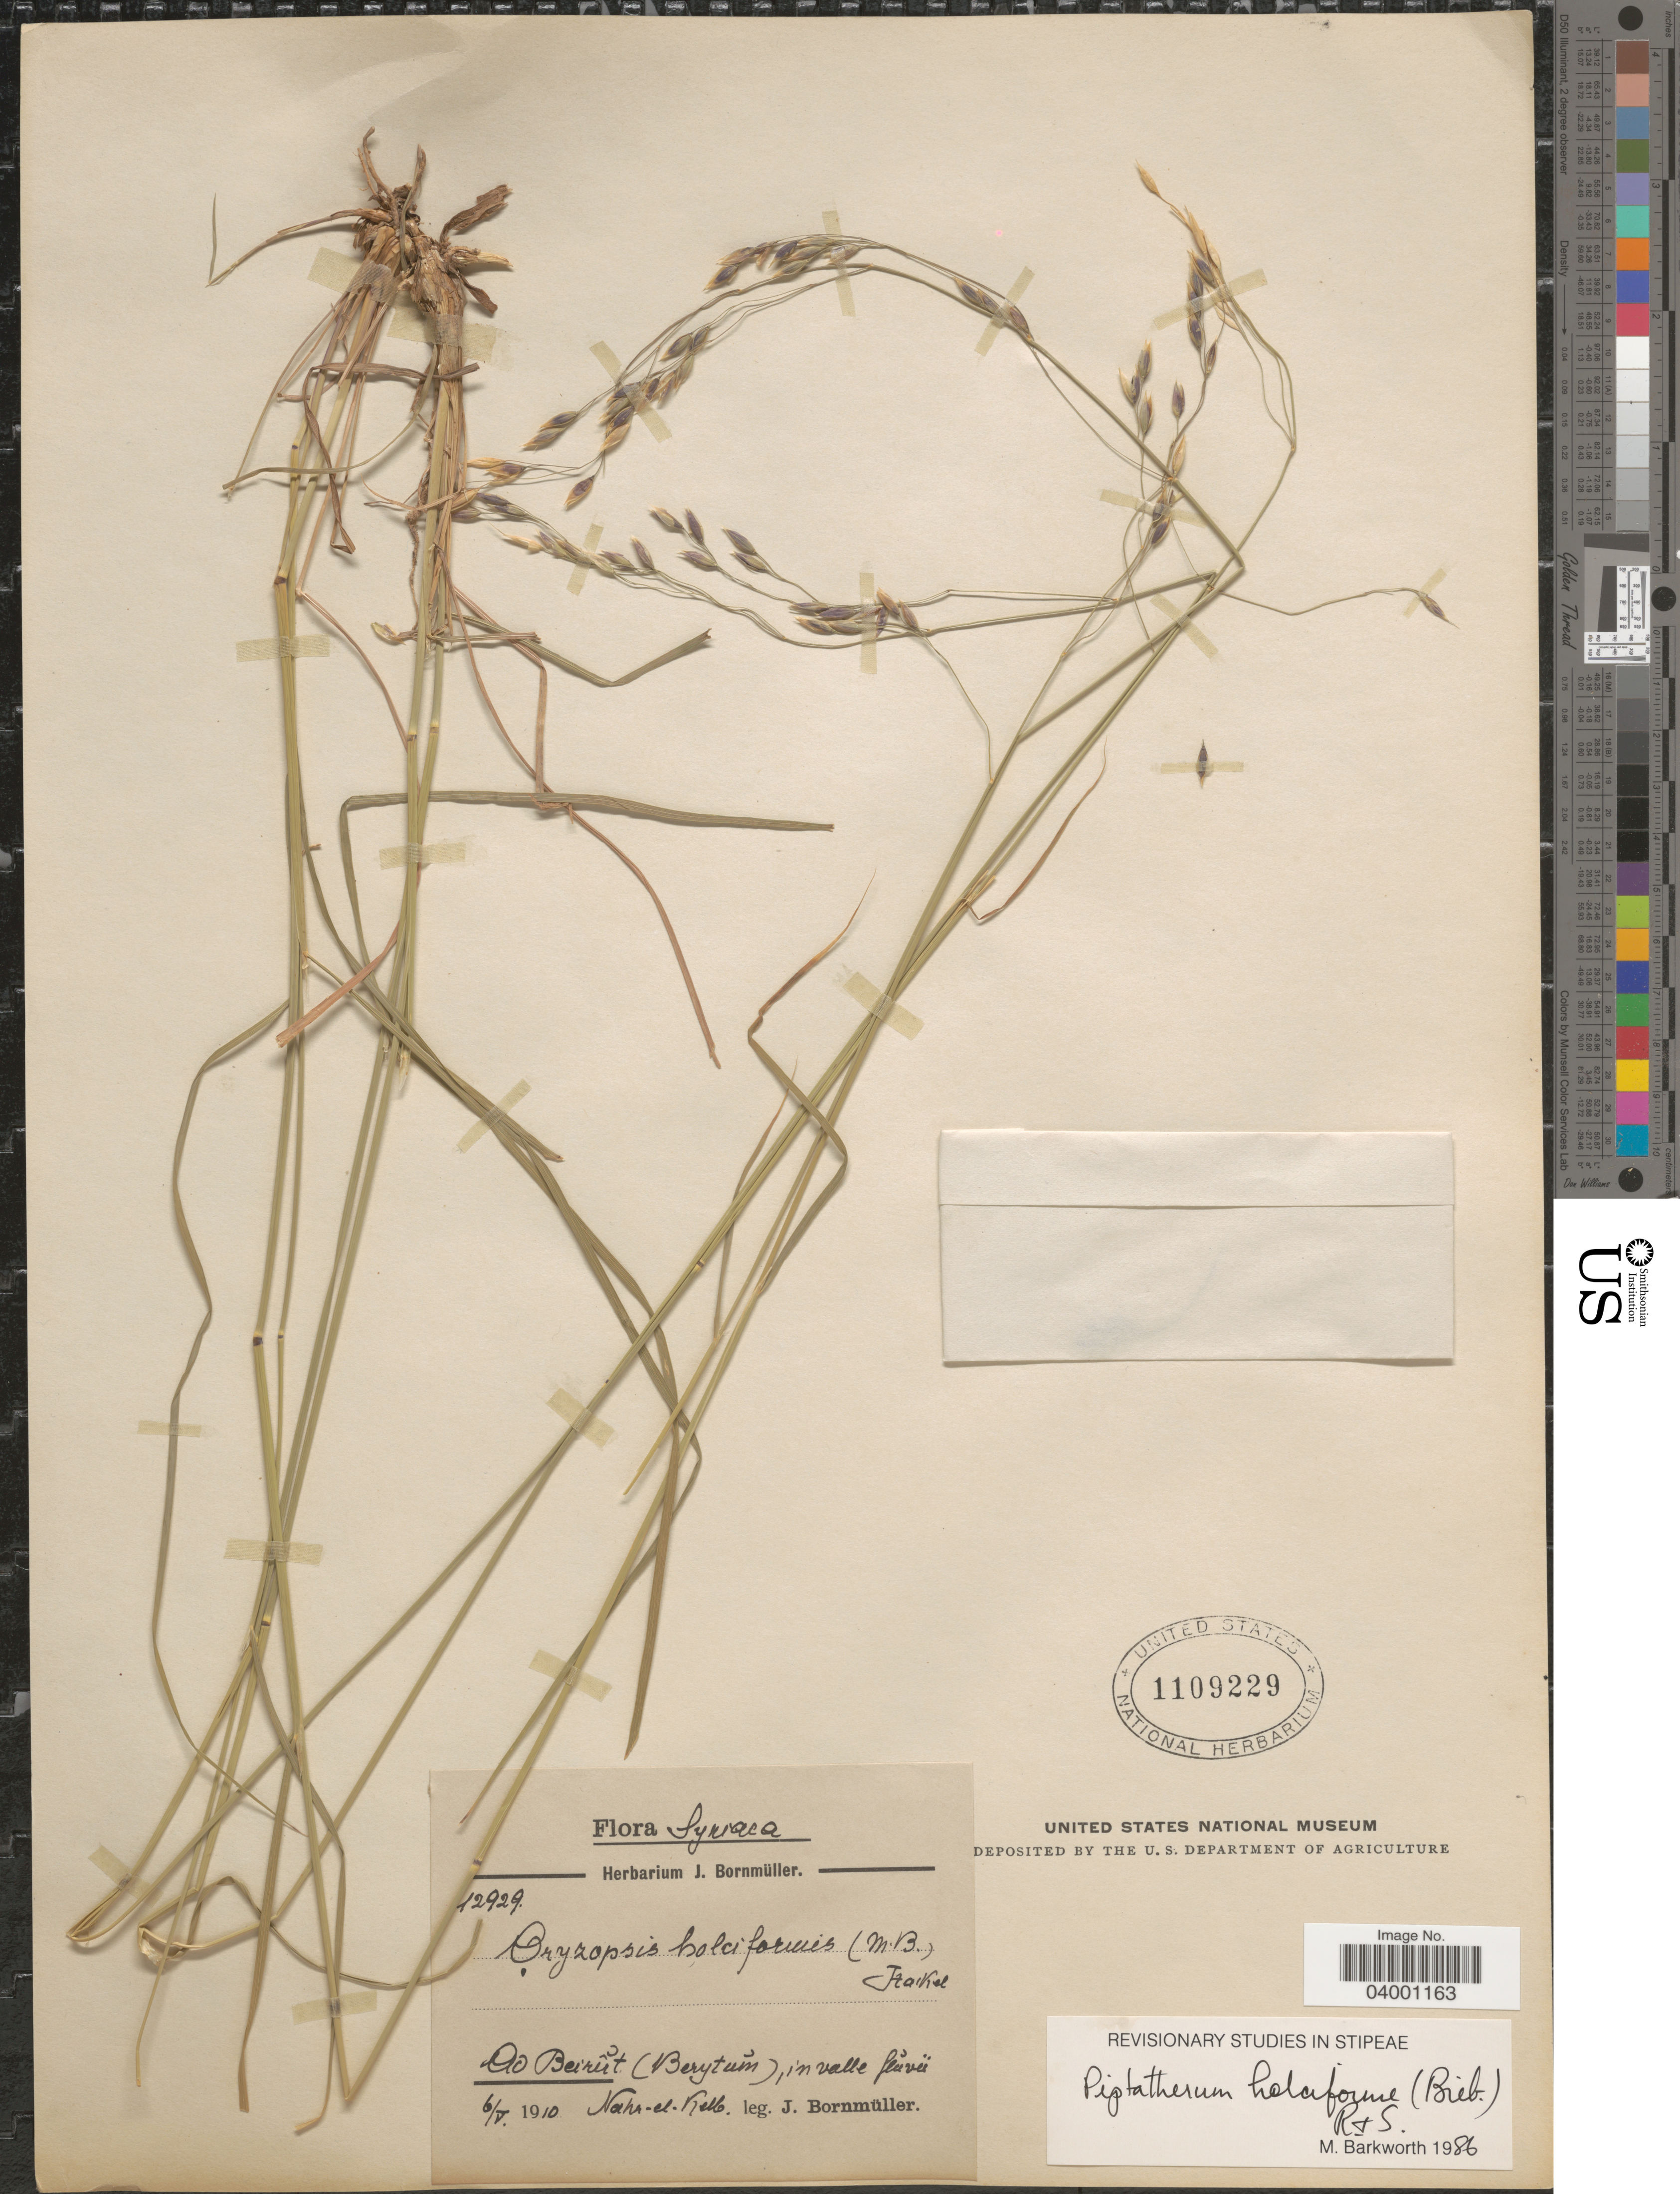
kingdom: Plantae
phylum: Tracheophyta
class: Liliopsida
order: Poales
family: Poaceae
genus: Piptatherum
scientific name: Piptatherum holciforme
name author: (M. Bieb.) Roem. & Schult.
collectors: J. Bornmüller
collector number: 12929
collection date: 1910-05-06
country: Lebanon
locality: Ad Beirût (Berytum), in valle fluvii Nahr-el-Kelb.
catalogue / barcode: US 1109229